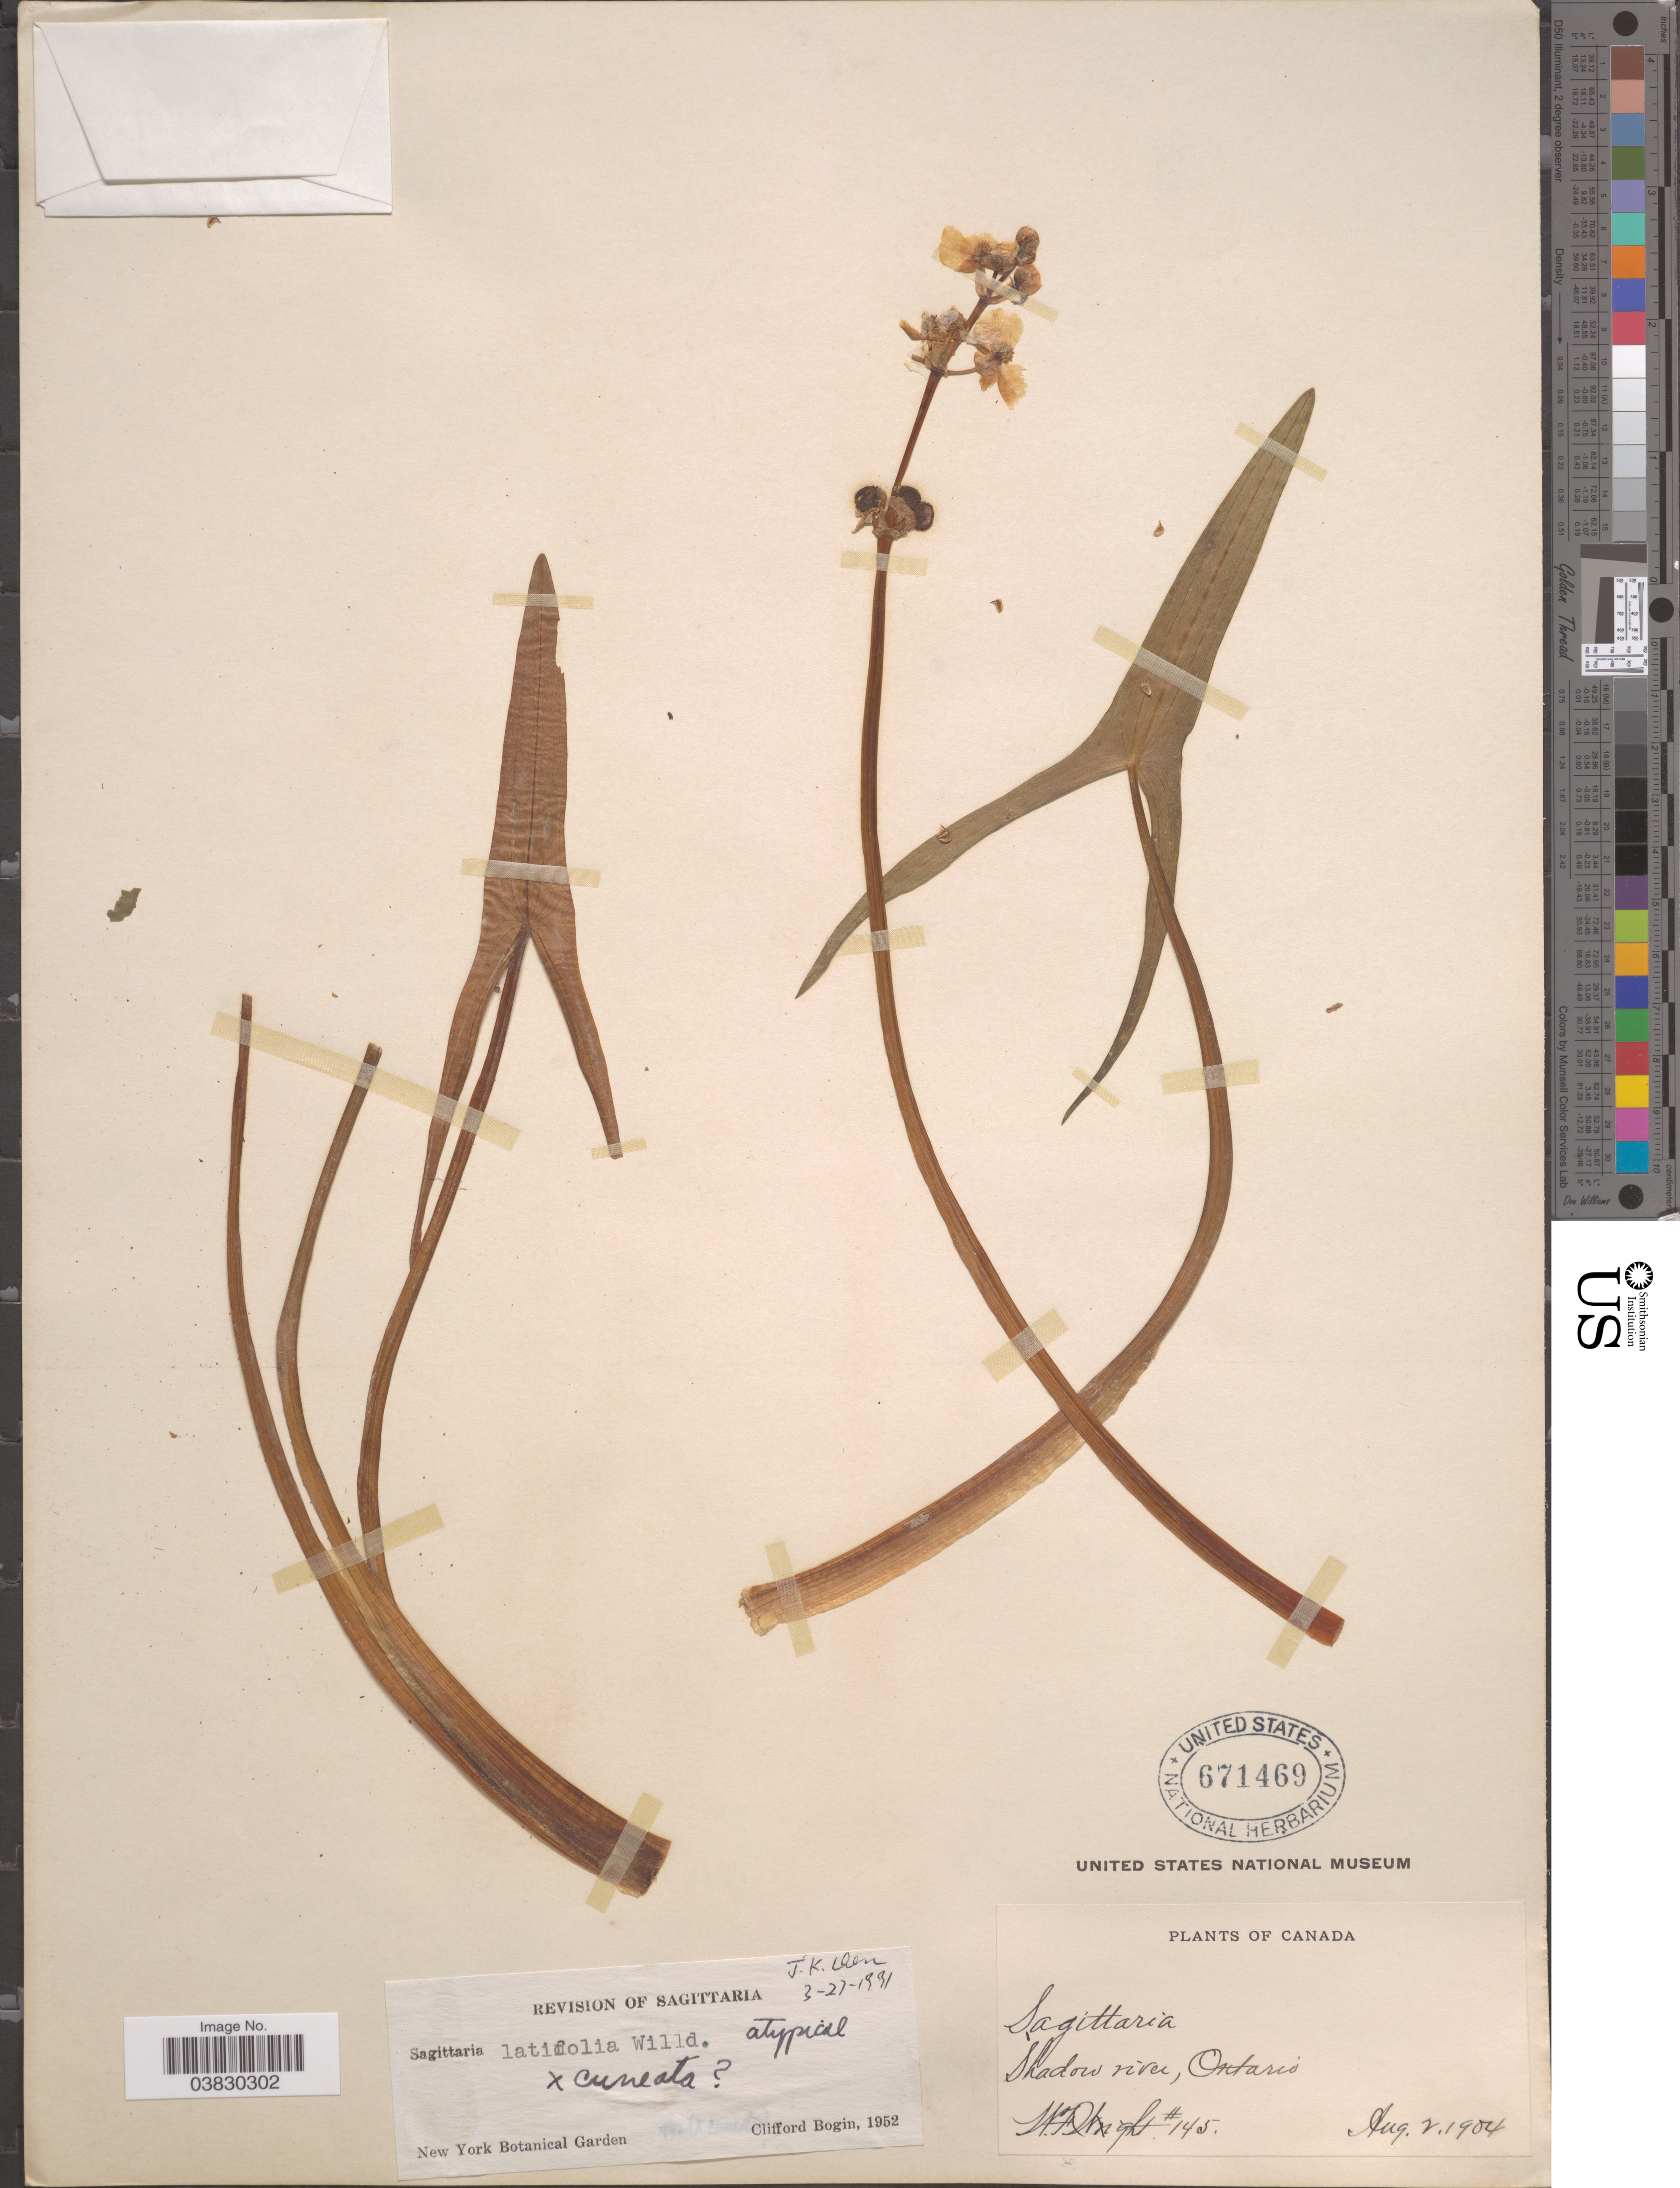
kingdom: Plantae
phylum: Tracheophyta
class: Liliopsida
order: Alismatales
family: Alismataceae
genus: Sagittaria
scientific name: Sagittaria latifolia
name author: Willd.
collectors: W. F. Wright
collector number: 145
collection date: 1904-08-02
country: Canada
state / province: Ontario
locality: Shadow river.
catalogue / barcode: US 671469